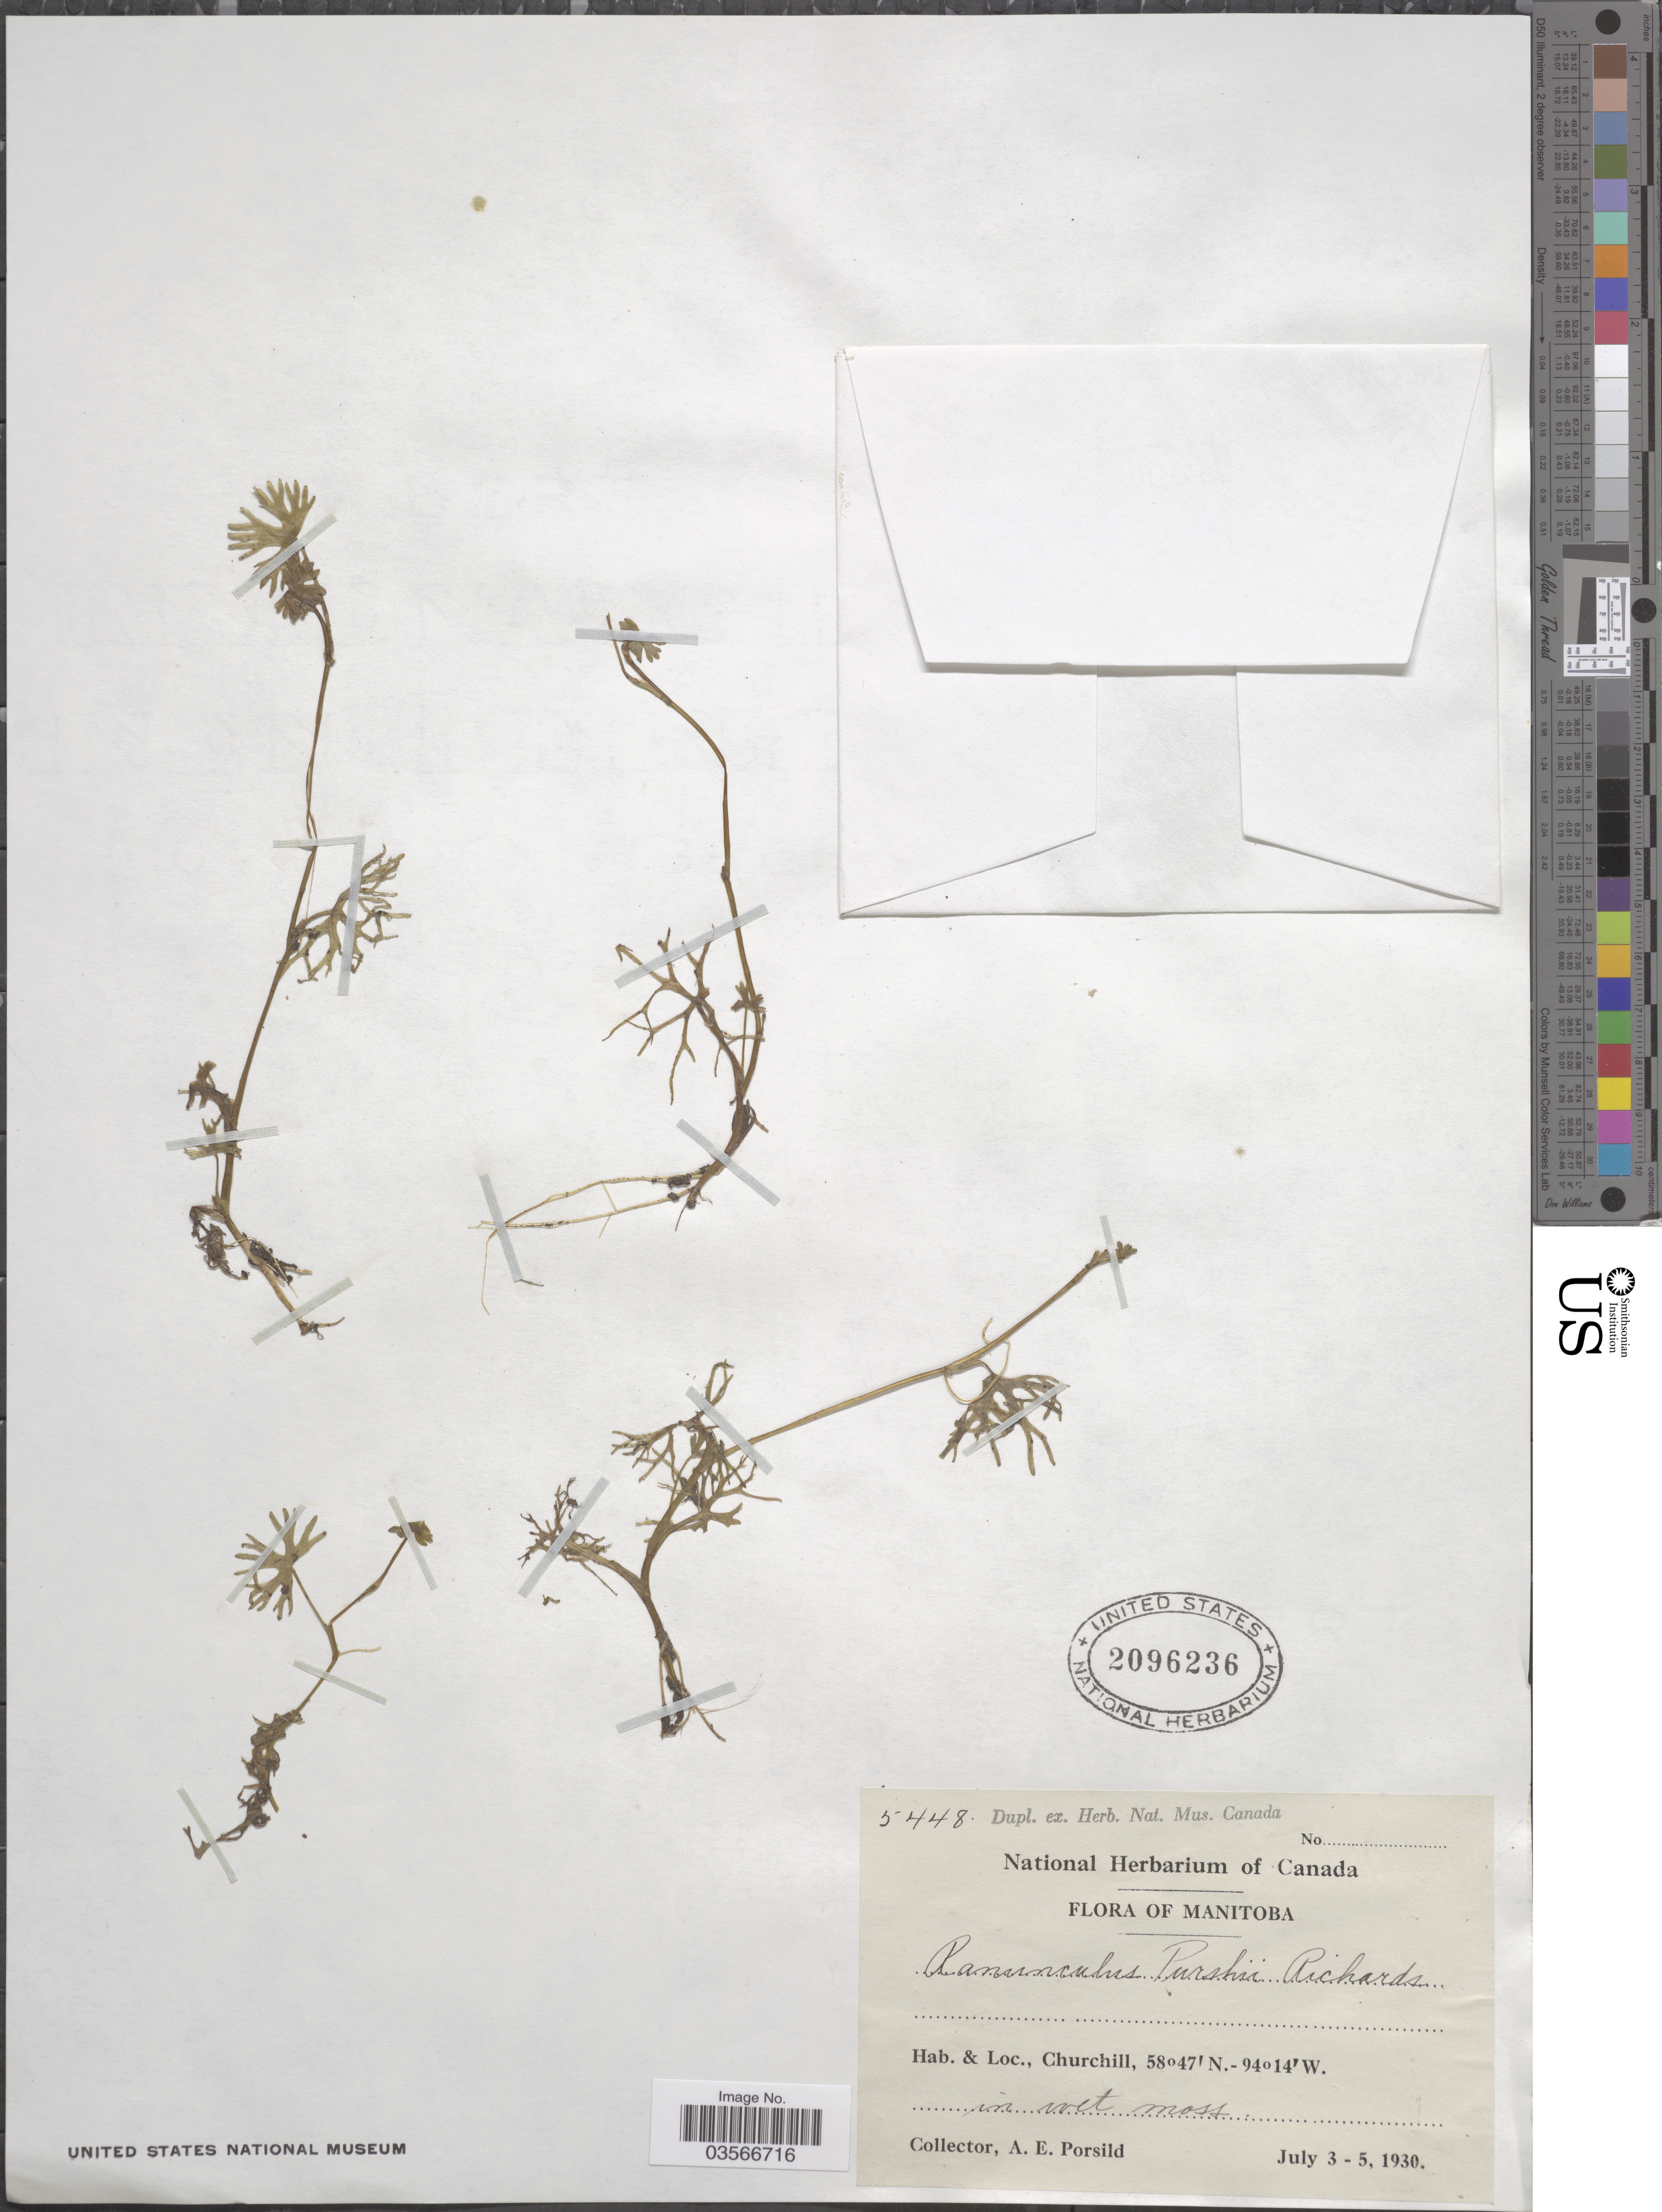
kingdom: Plantae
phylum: Tracheophyta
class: Magnoliopsida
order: Ranunculales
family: Ranunculaceae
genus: Ranunculus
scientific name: Ranunculus gmelinii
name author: DC.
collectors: A. E. Porsild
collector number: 5448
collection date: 1930-07-03/1930-07-05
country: Canada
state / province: Manitoba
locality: Churchill.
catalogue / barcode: US 2096236